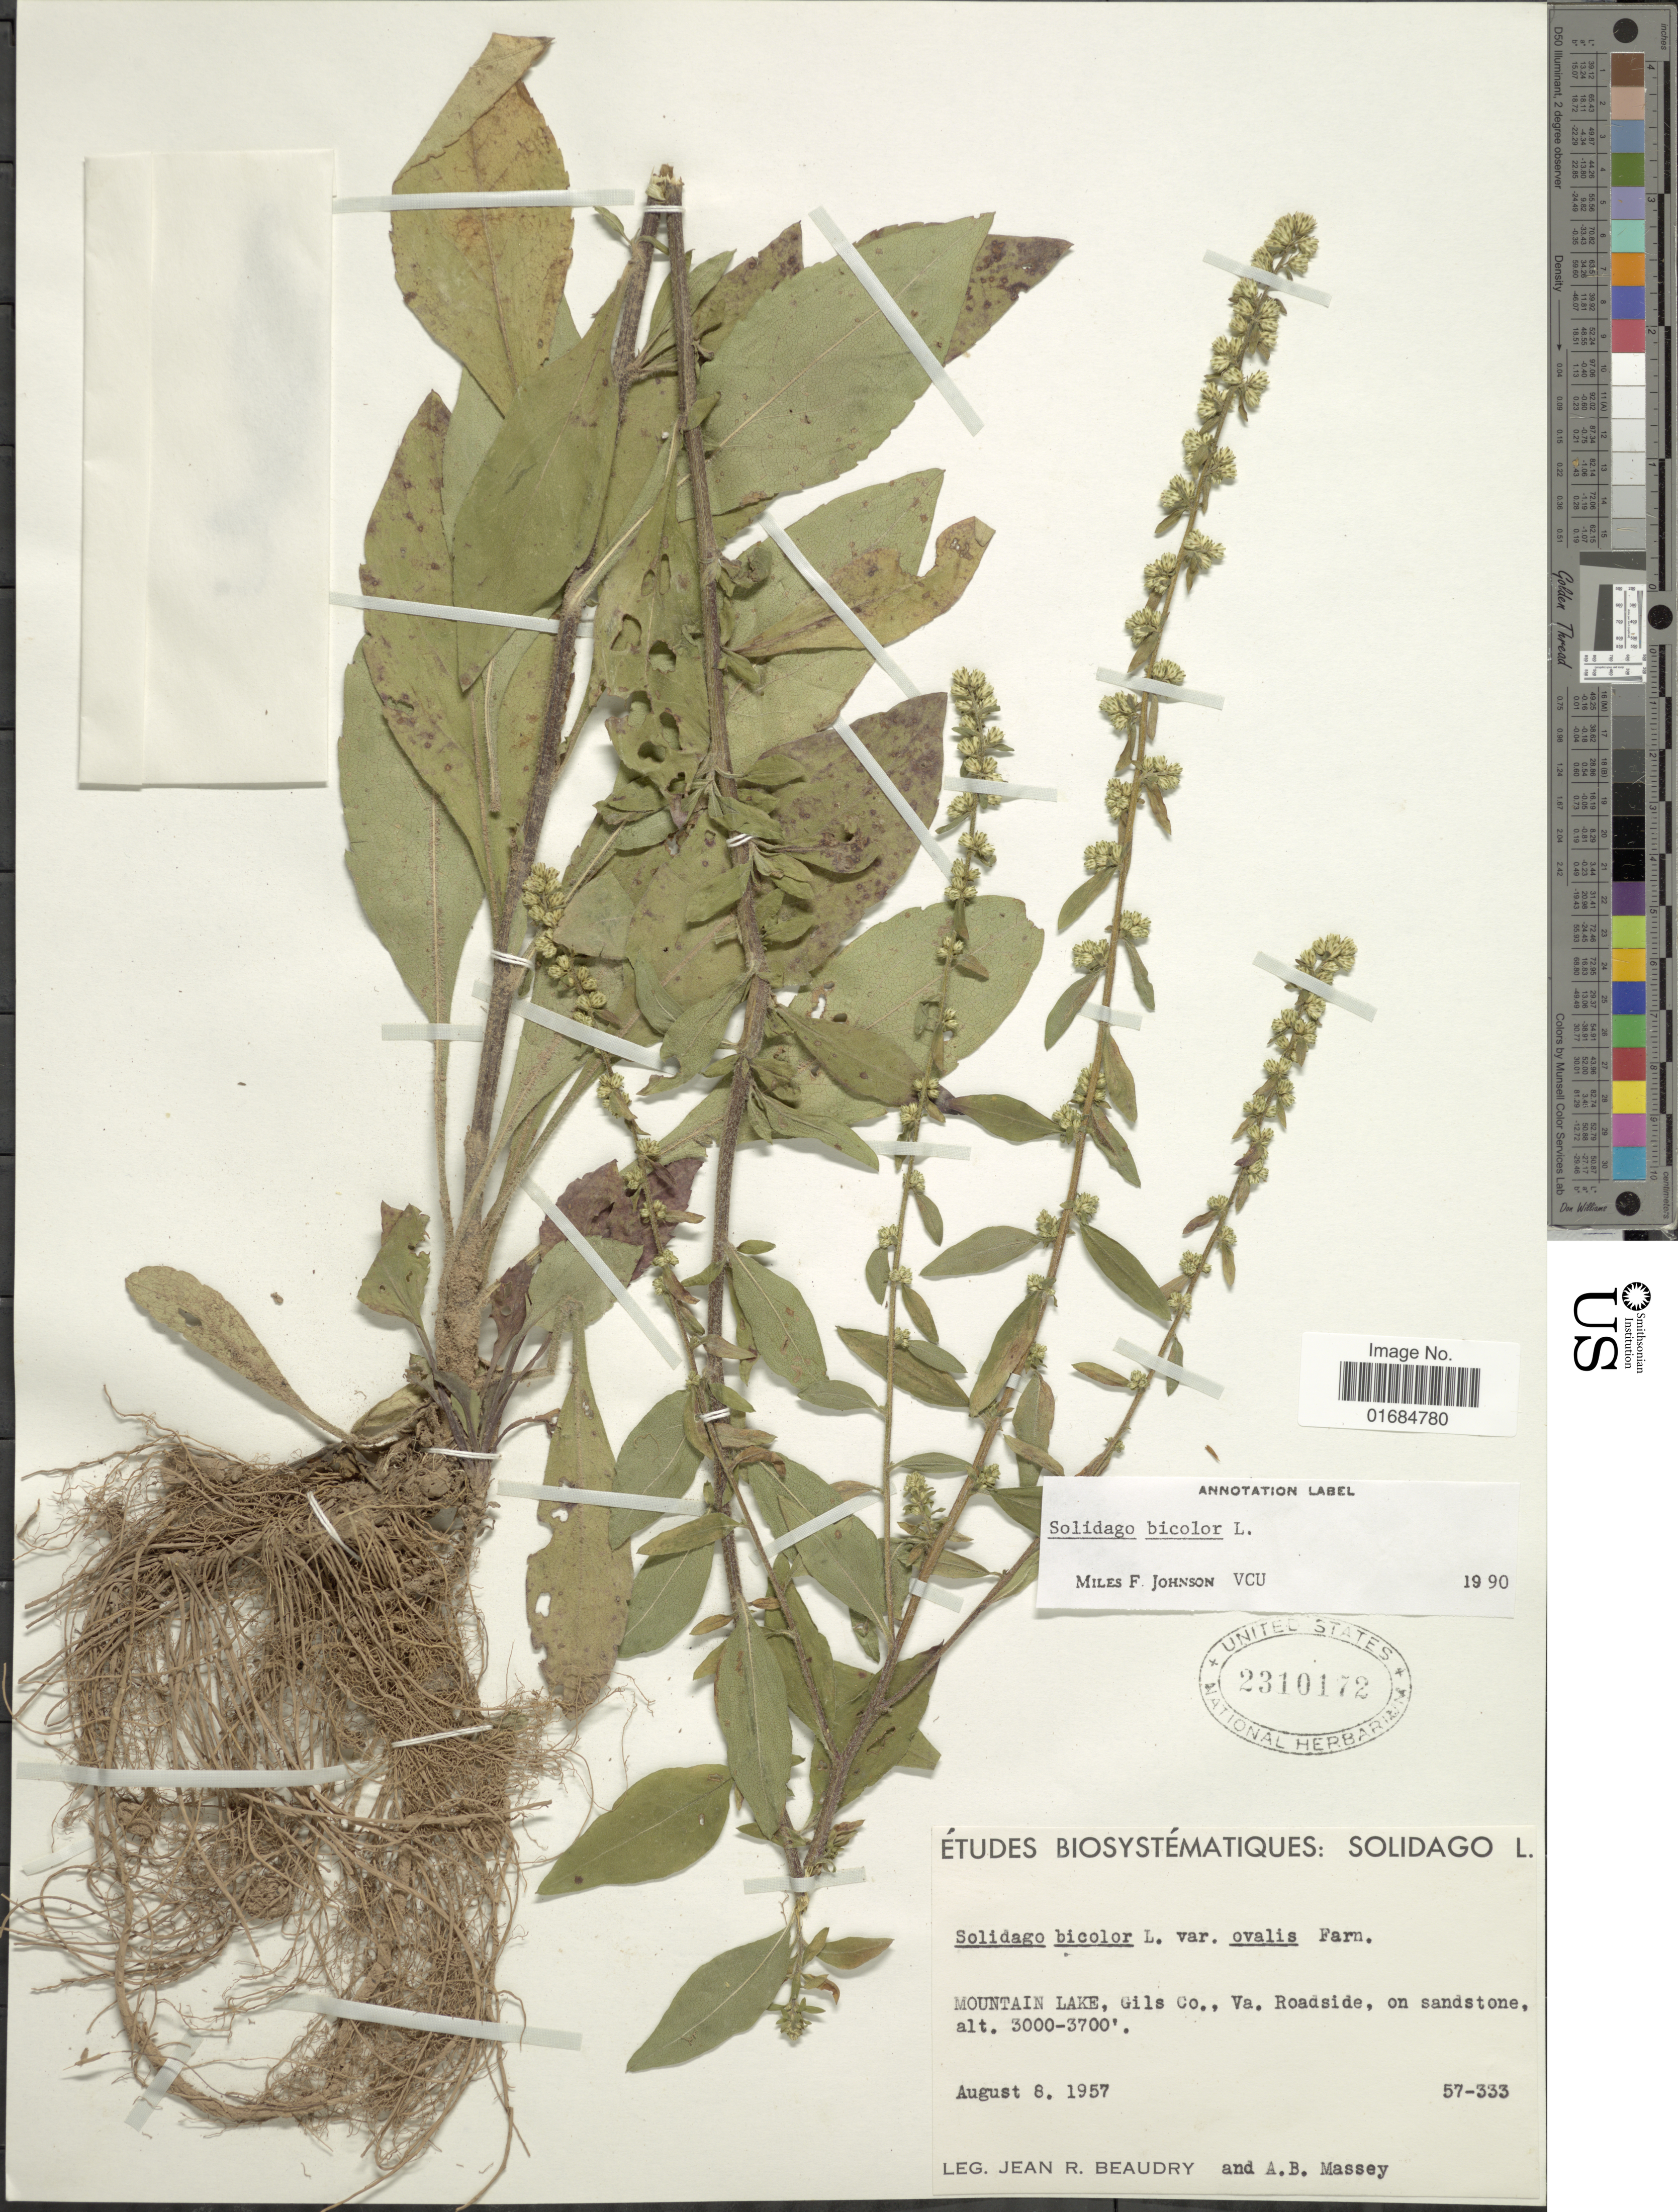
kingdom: Plantae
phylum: Tracheophyta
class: Magnoliopsida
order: Asterales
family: Asteraceae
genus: Solidago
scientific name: Solidago bicolor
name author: L.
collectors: J. Beaudry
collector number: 57-333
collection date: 1957-08-08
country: United States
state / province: Virginia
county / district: Giles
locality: Mountain Lake, Gils Co., Va. Roadside, on sandstone.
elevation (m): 914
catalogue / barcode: US 2310172